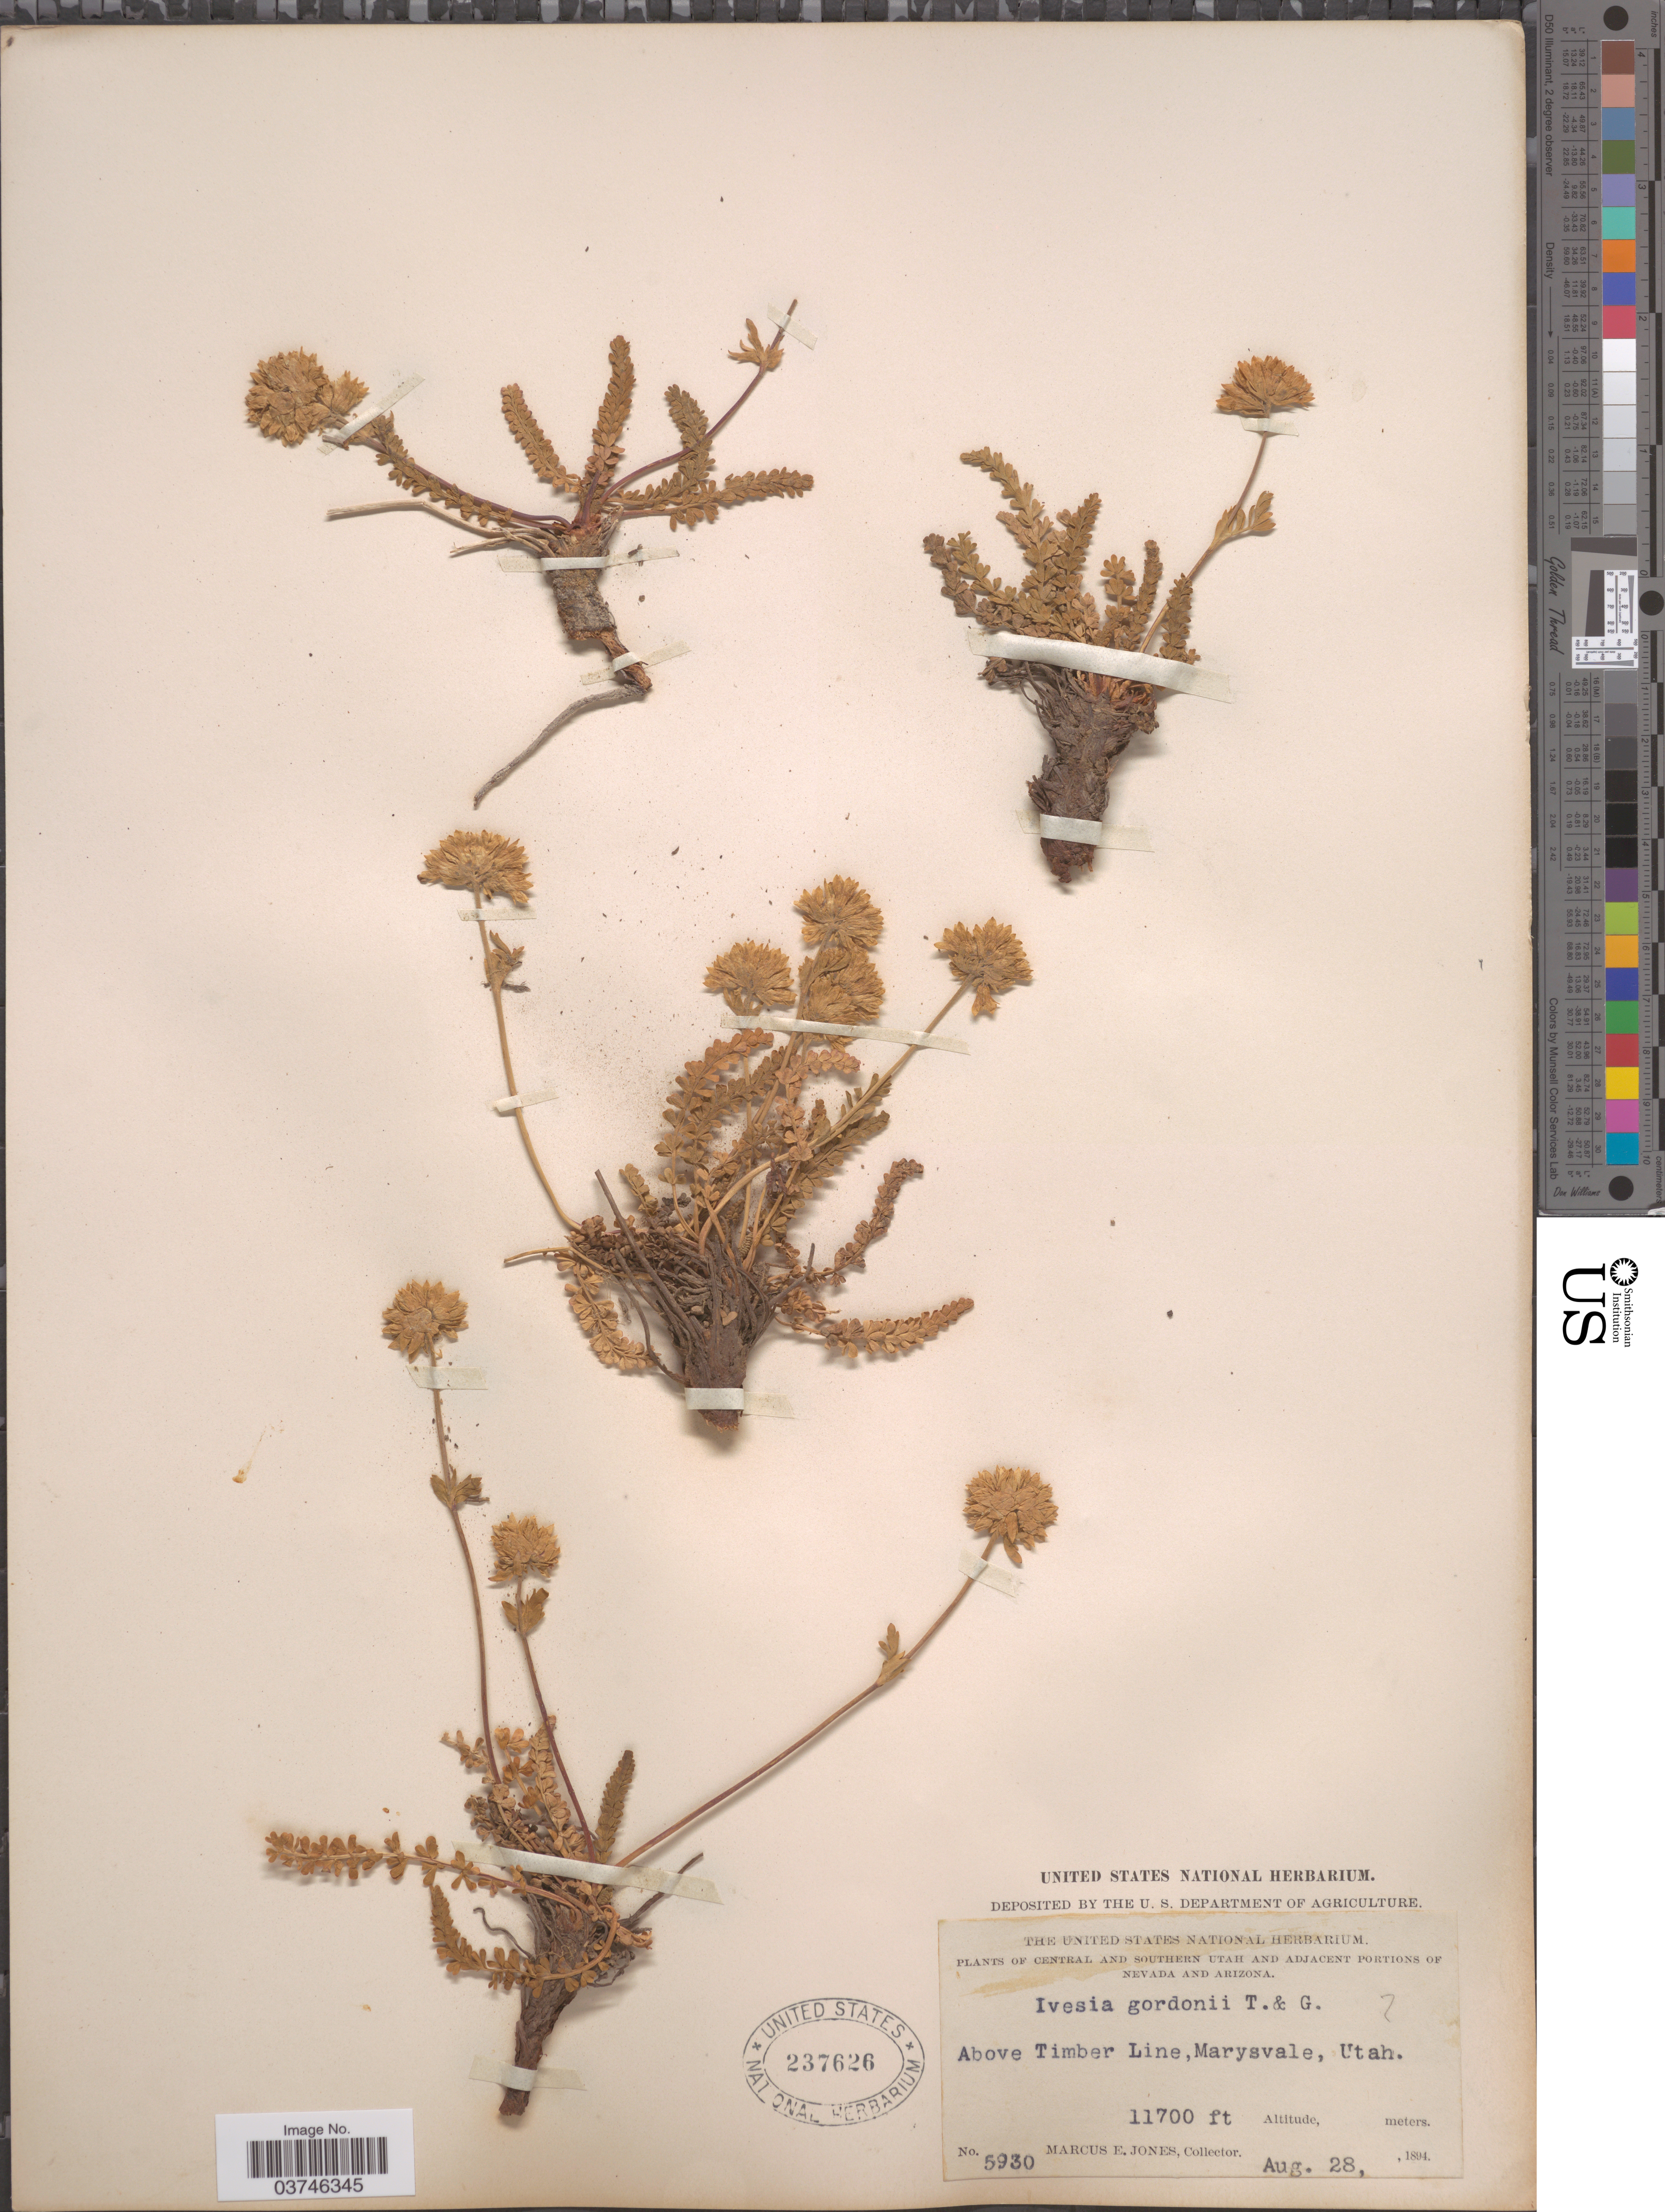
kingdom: Plantae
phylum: Tracheophyta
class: Magnoliopsida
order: Rosales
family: Rosaceae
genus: Potentilla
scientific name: Potentilla gordonii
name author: (Hook.) Greene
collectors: M. E. Jones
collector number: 5930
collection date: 1894-08-28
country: United States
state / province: Utah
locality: Above Timber Line, Marysvale.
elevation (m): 3566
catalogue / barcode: US 237626